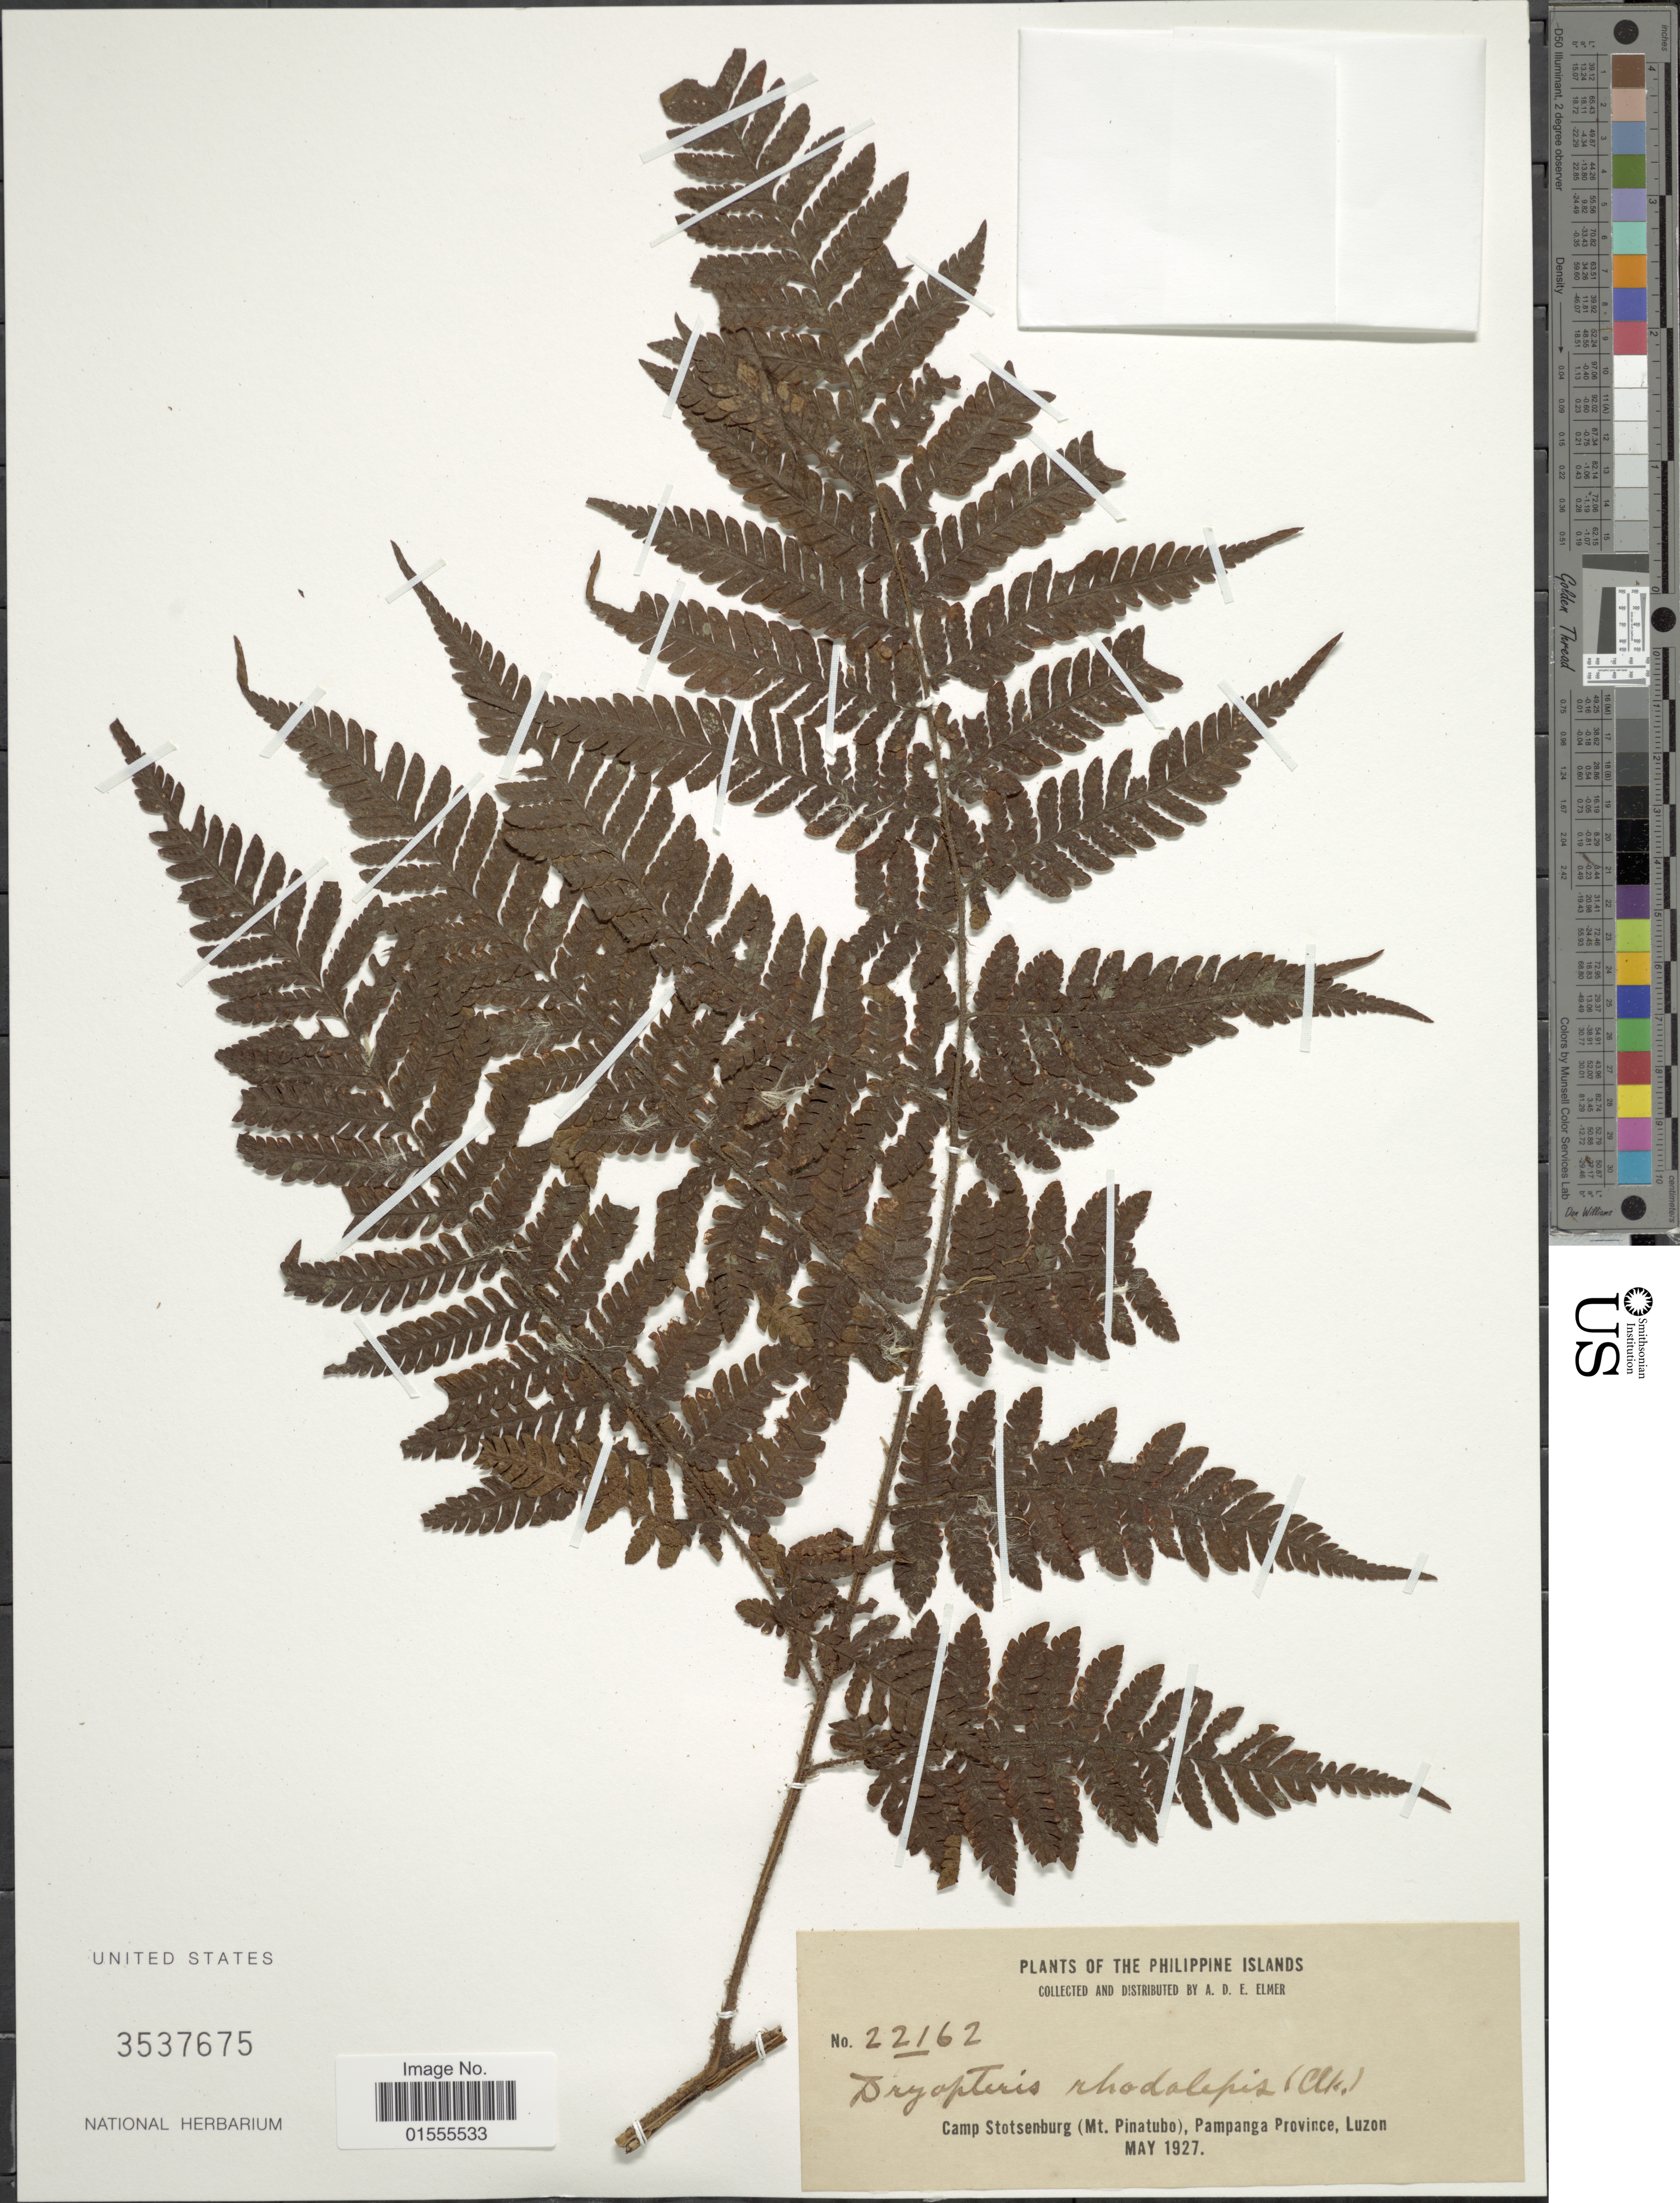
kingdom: Plantae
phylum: Tracheophyta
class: Polypodiopsida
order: Polypodiales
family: Dryopteridaceae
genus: Dryopteris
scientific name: Dryopteris sp.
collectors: A. D. E. Elmer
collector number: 22162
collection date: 1927-05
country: Philippines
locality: The Philippine Islands, Camp Stotsenburg (Mt. Pinatubo), Pampanga Province, Luzon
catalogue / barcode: US 3537675